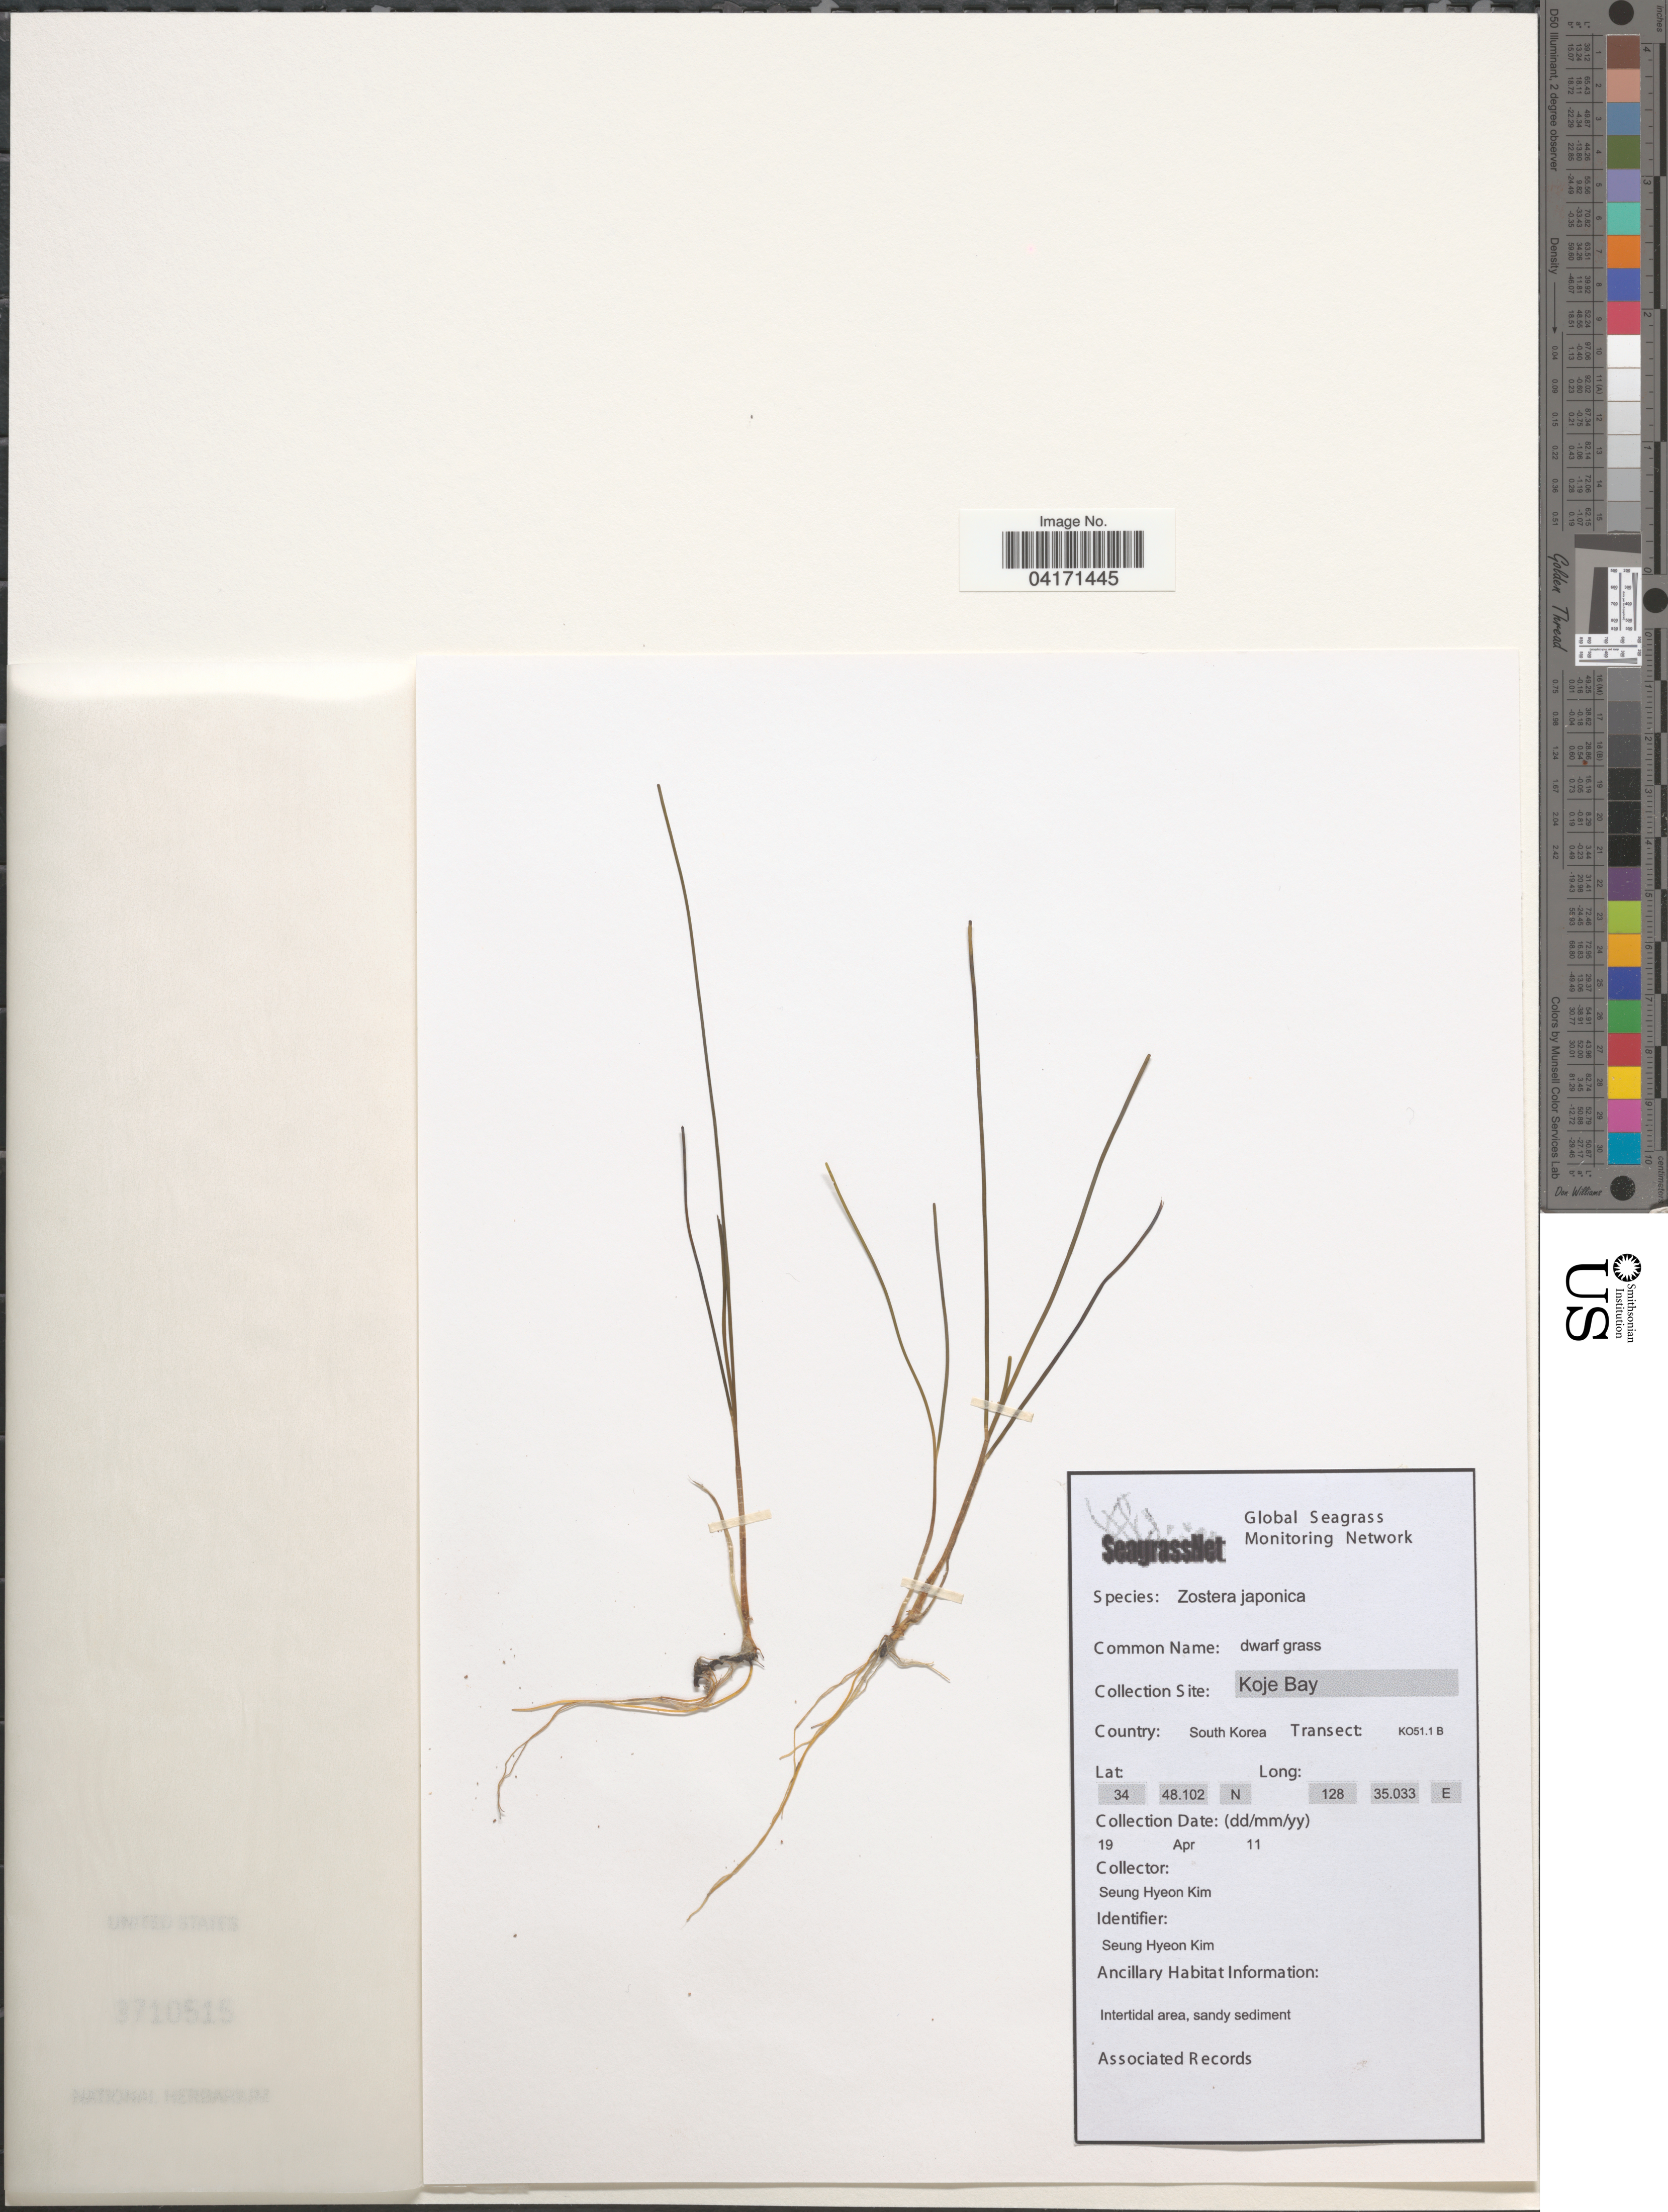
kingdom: Plantae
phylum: Tracheophyta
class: Liliopsida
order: Alismatales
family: Zosteraceae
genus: Zostera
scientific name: Zostera japonica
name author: Asch. & Graebn.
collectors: S. Kim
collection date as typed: Transcribed d/m/y: 19/4/11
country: South Korea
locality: Koje Bay. Transect: KO51.1 A.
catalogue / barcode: US 3710515